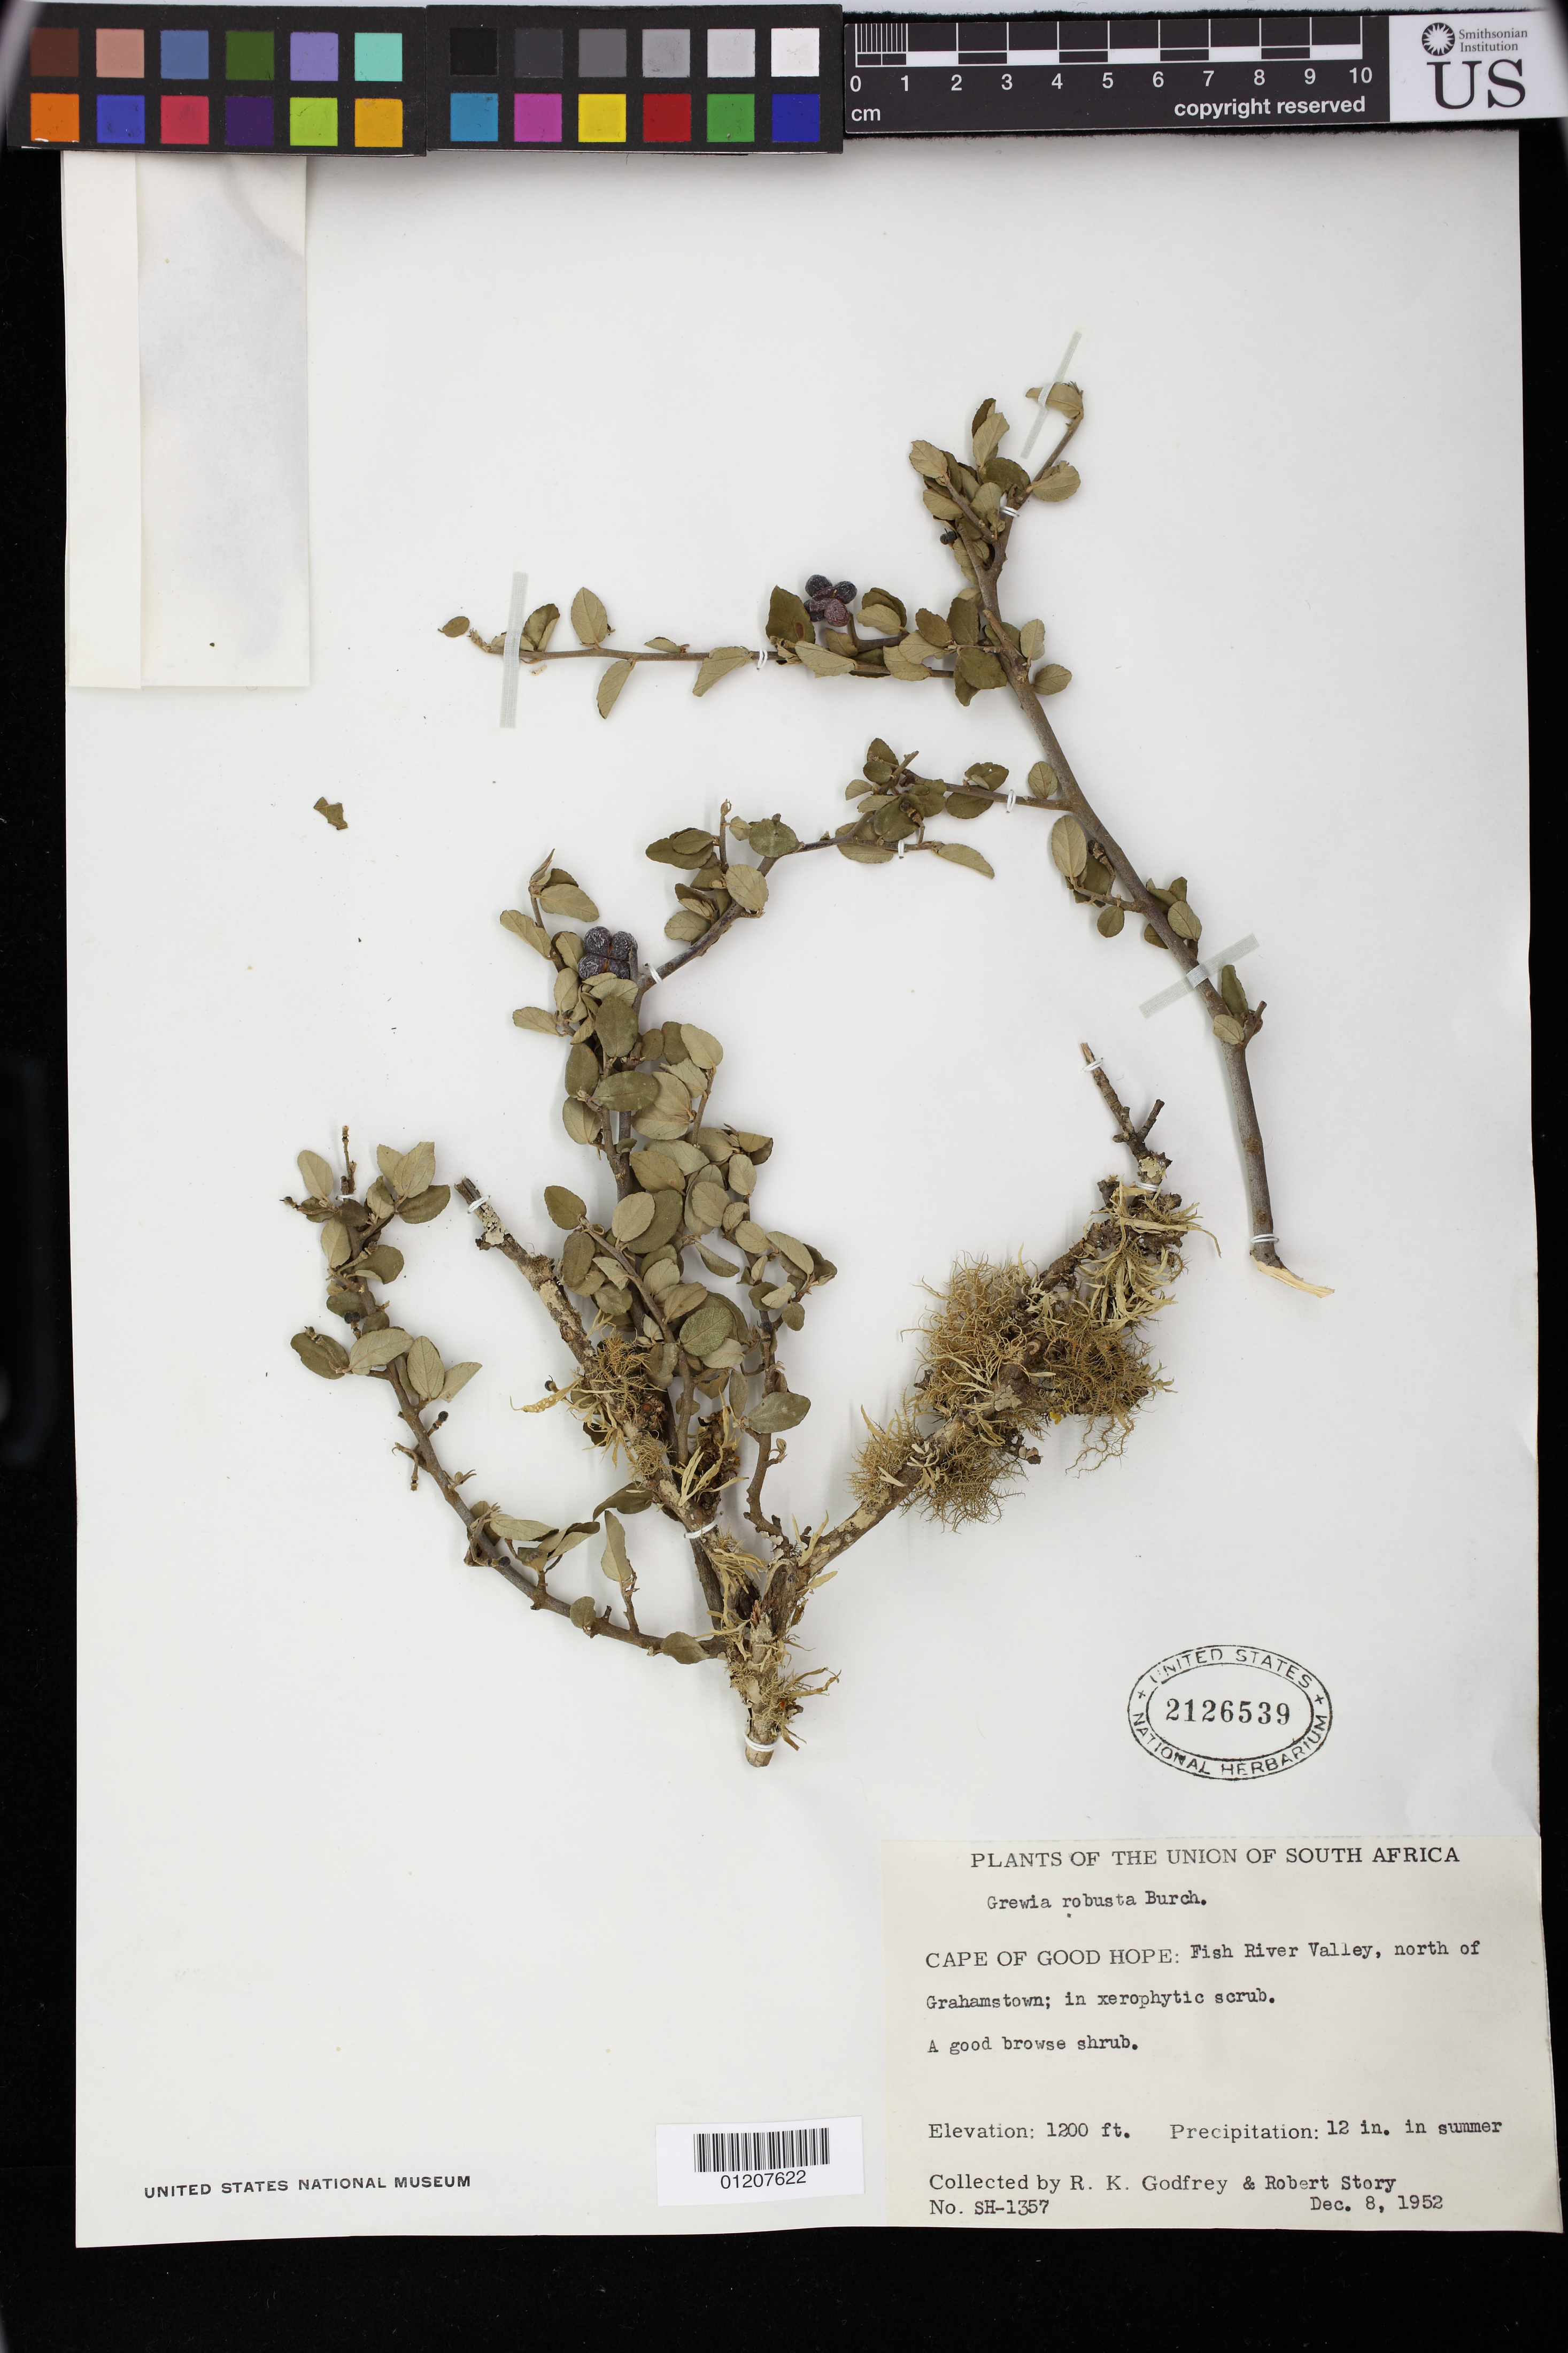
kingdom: Plantae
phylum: Tracheophyta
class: Magnoliopsida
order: Malvales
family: Malvaceae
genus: Grewia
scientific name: Grewia robusta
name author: Burch.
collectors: R. K. Godfrey & R. Story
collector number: SH-1357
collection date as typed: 12 Aug 1952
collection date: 1952-08-12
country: South Africa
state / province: Eastern Cape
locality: Cape of Good Hope: Fish River Valley, north of Grahamstown; in xerophytic scrub.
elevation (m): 366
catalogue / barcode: US 2126539